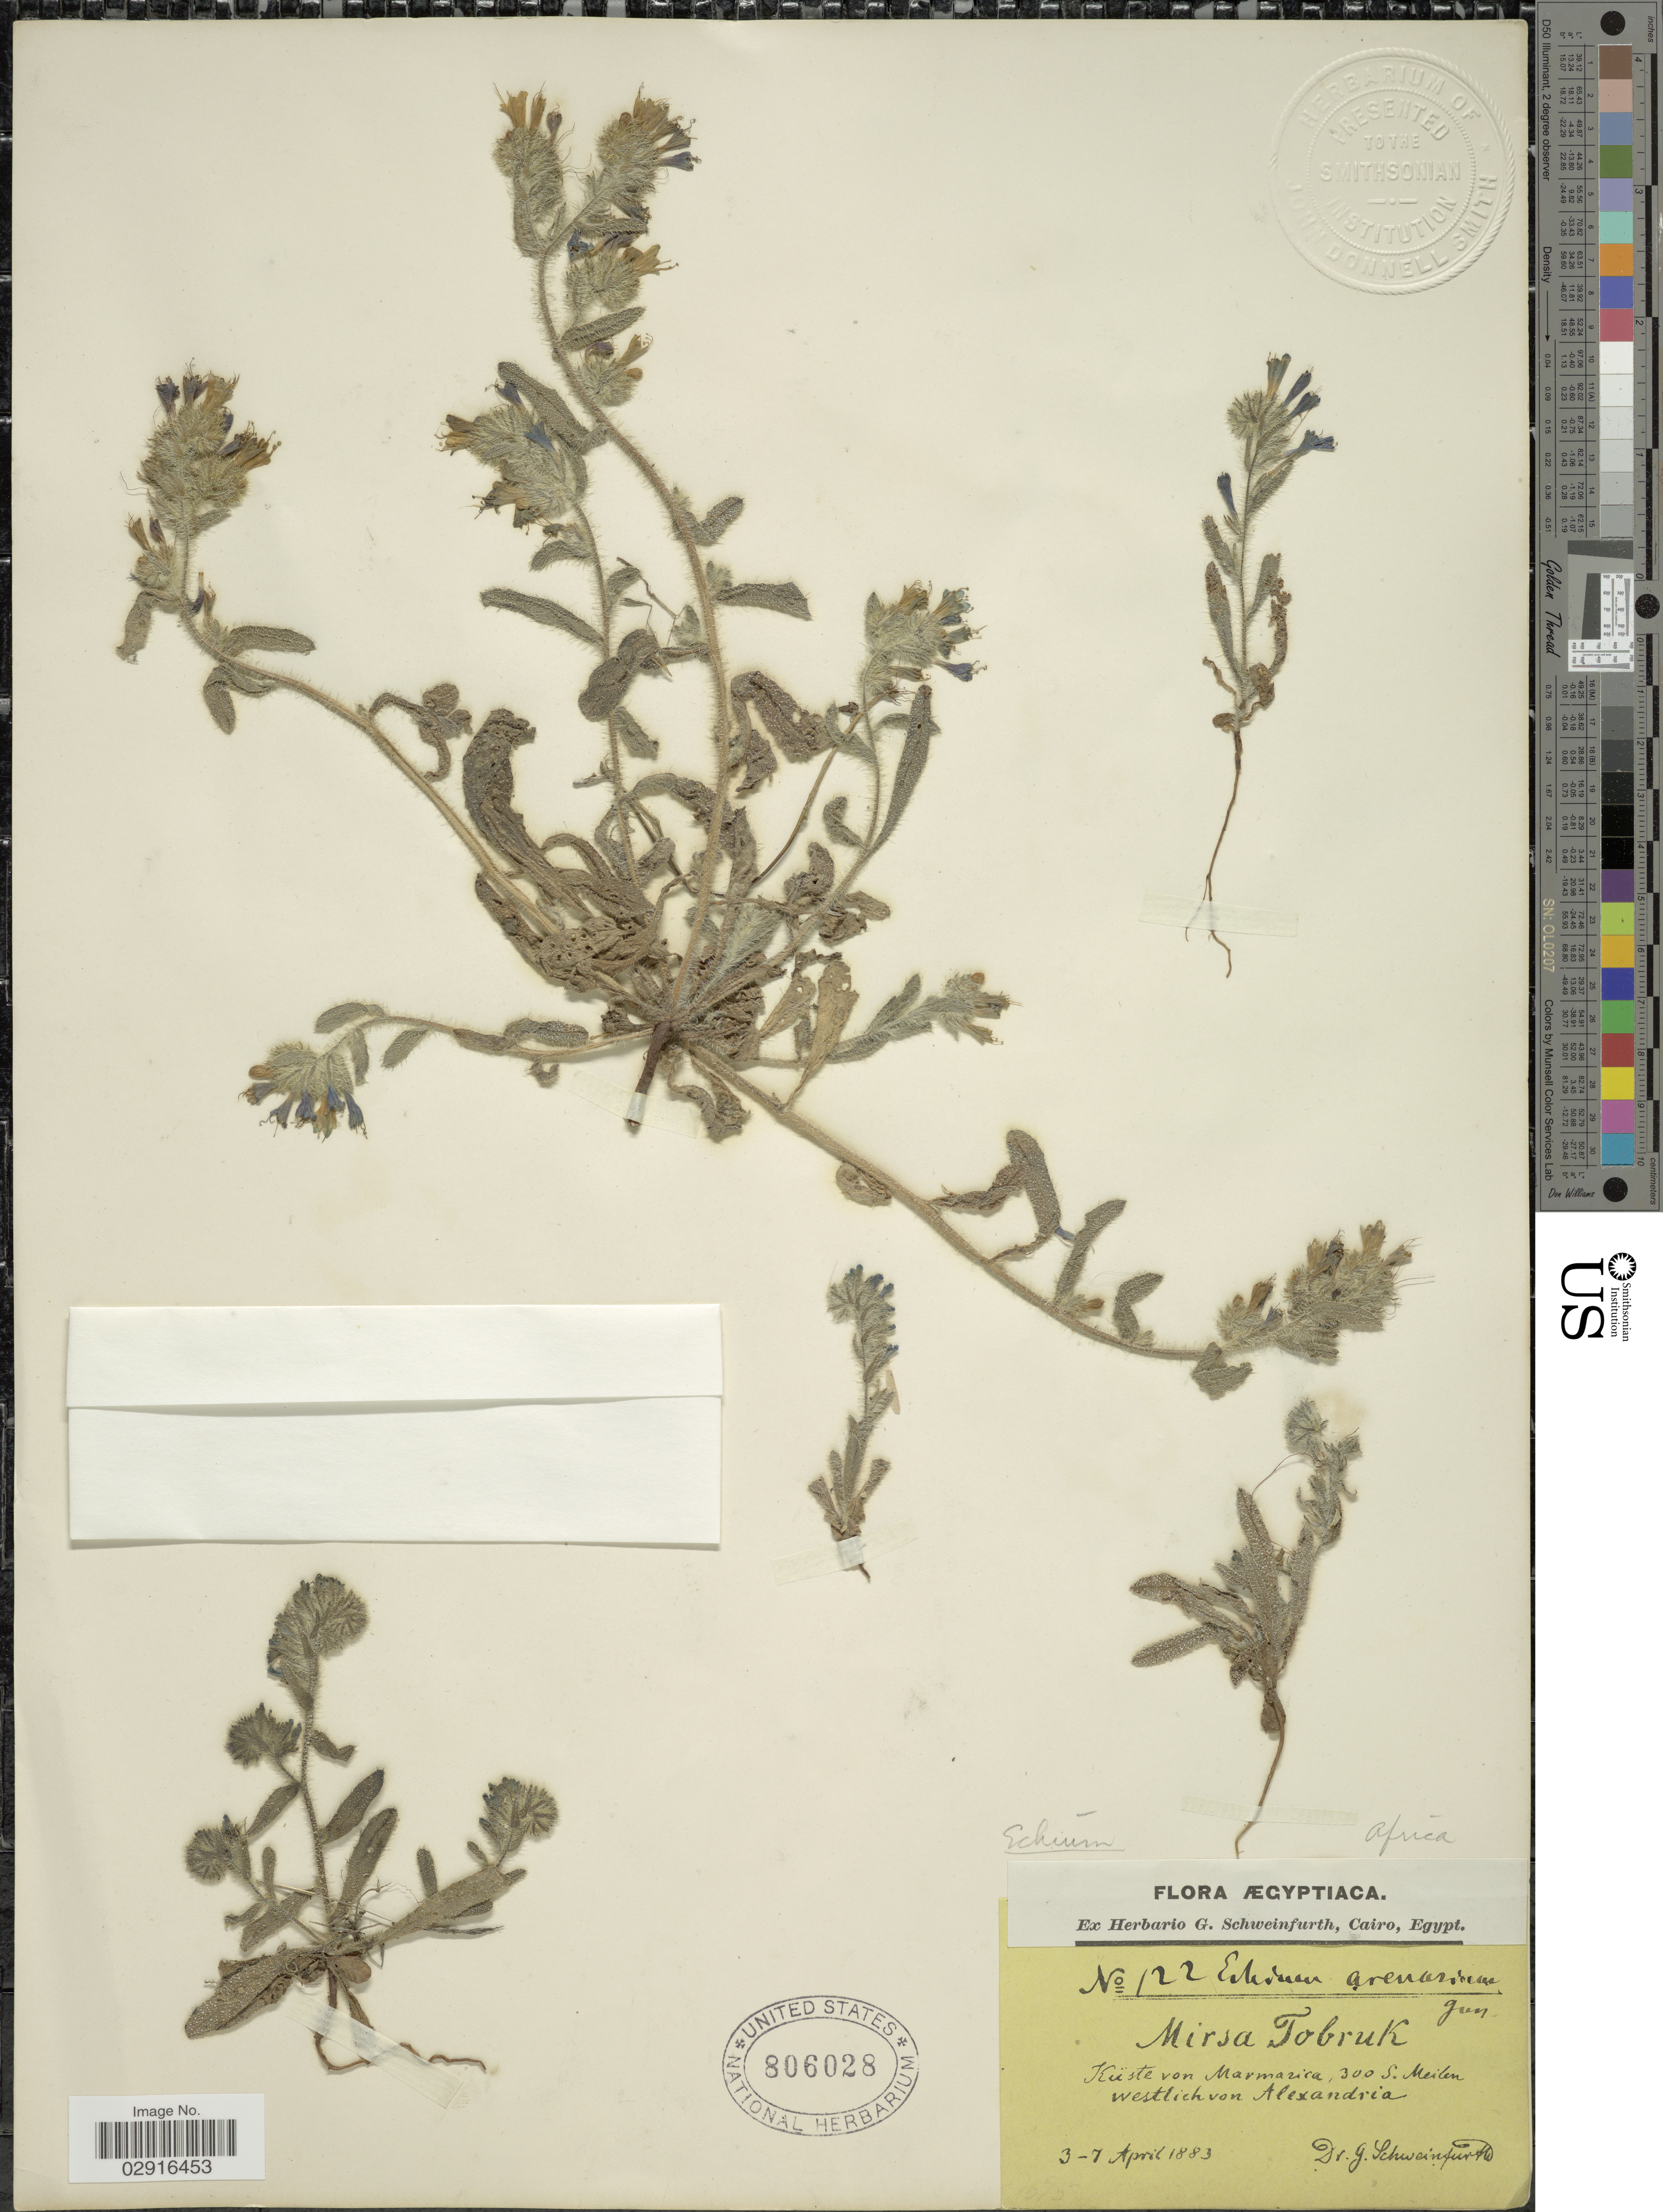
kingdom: Plantae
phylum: Tracheophyta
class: Magnoliopsida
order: Boraginales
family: Boraginaceae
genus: Echium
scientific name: Echium sp.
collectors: G. A. Schweinfurth (herbarium)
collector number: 122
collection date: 1883-04-03/1883-04-07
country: Egypt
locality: Küste von Marmarica, 300 S. meilen westlich von Alexandria.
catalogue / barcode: US 806028